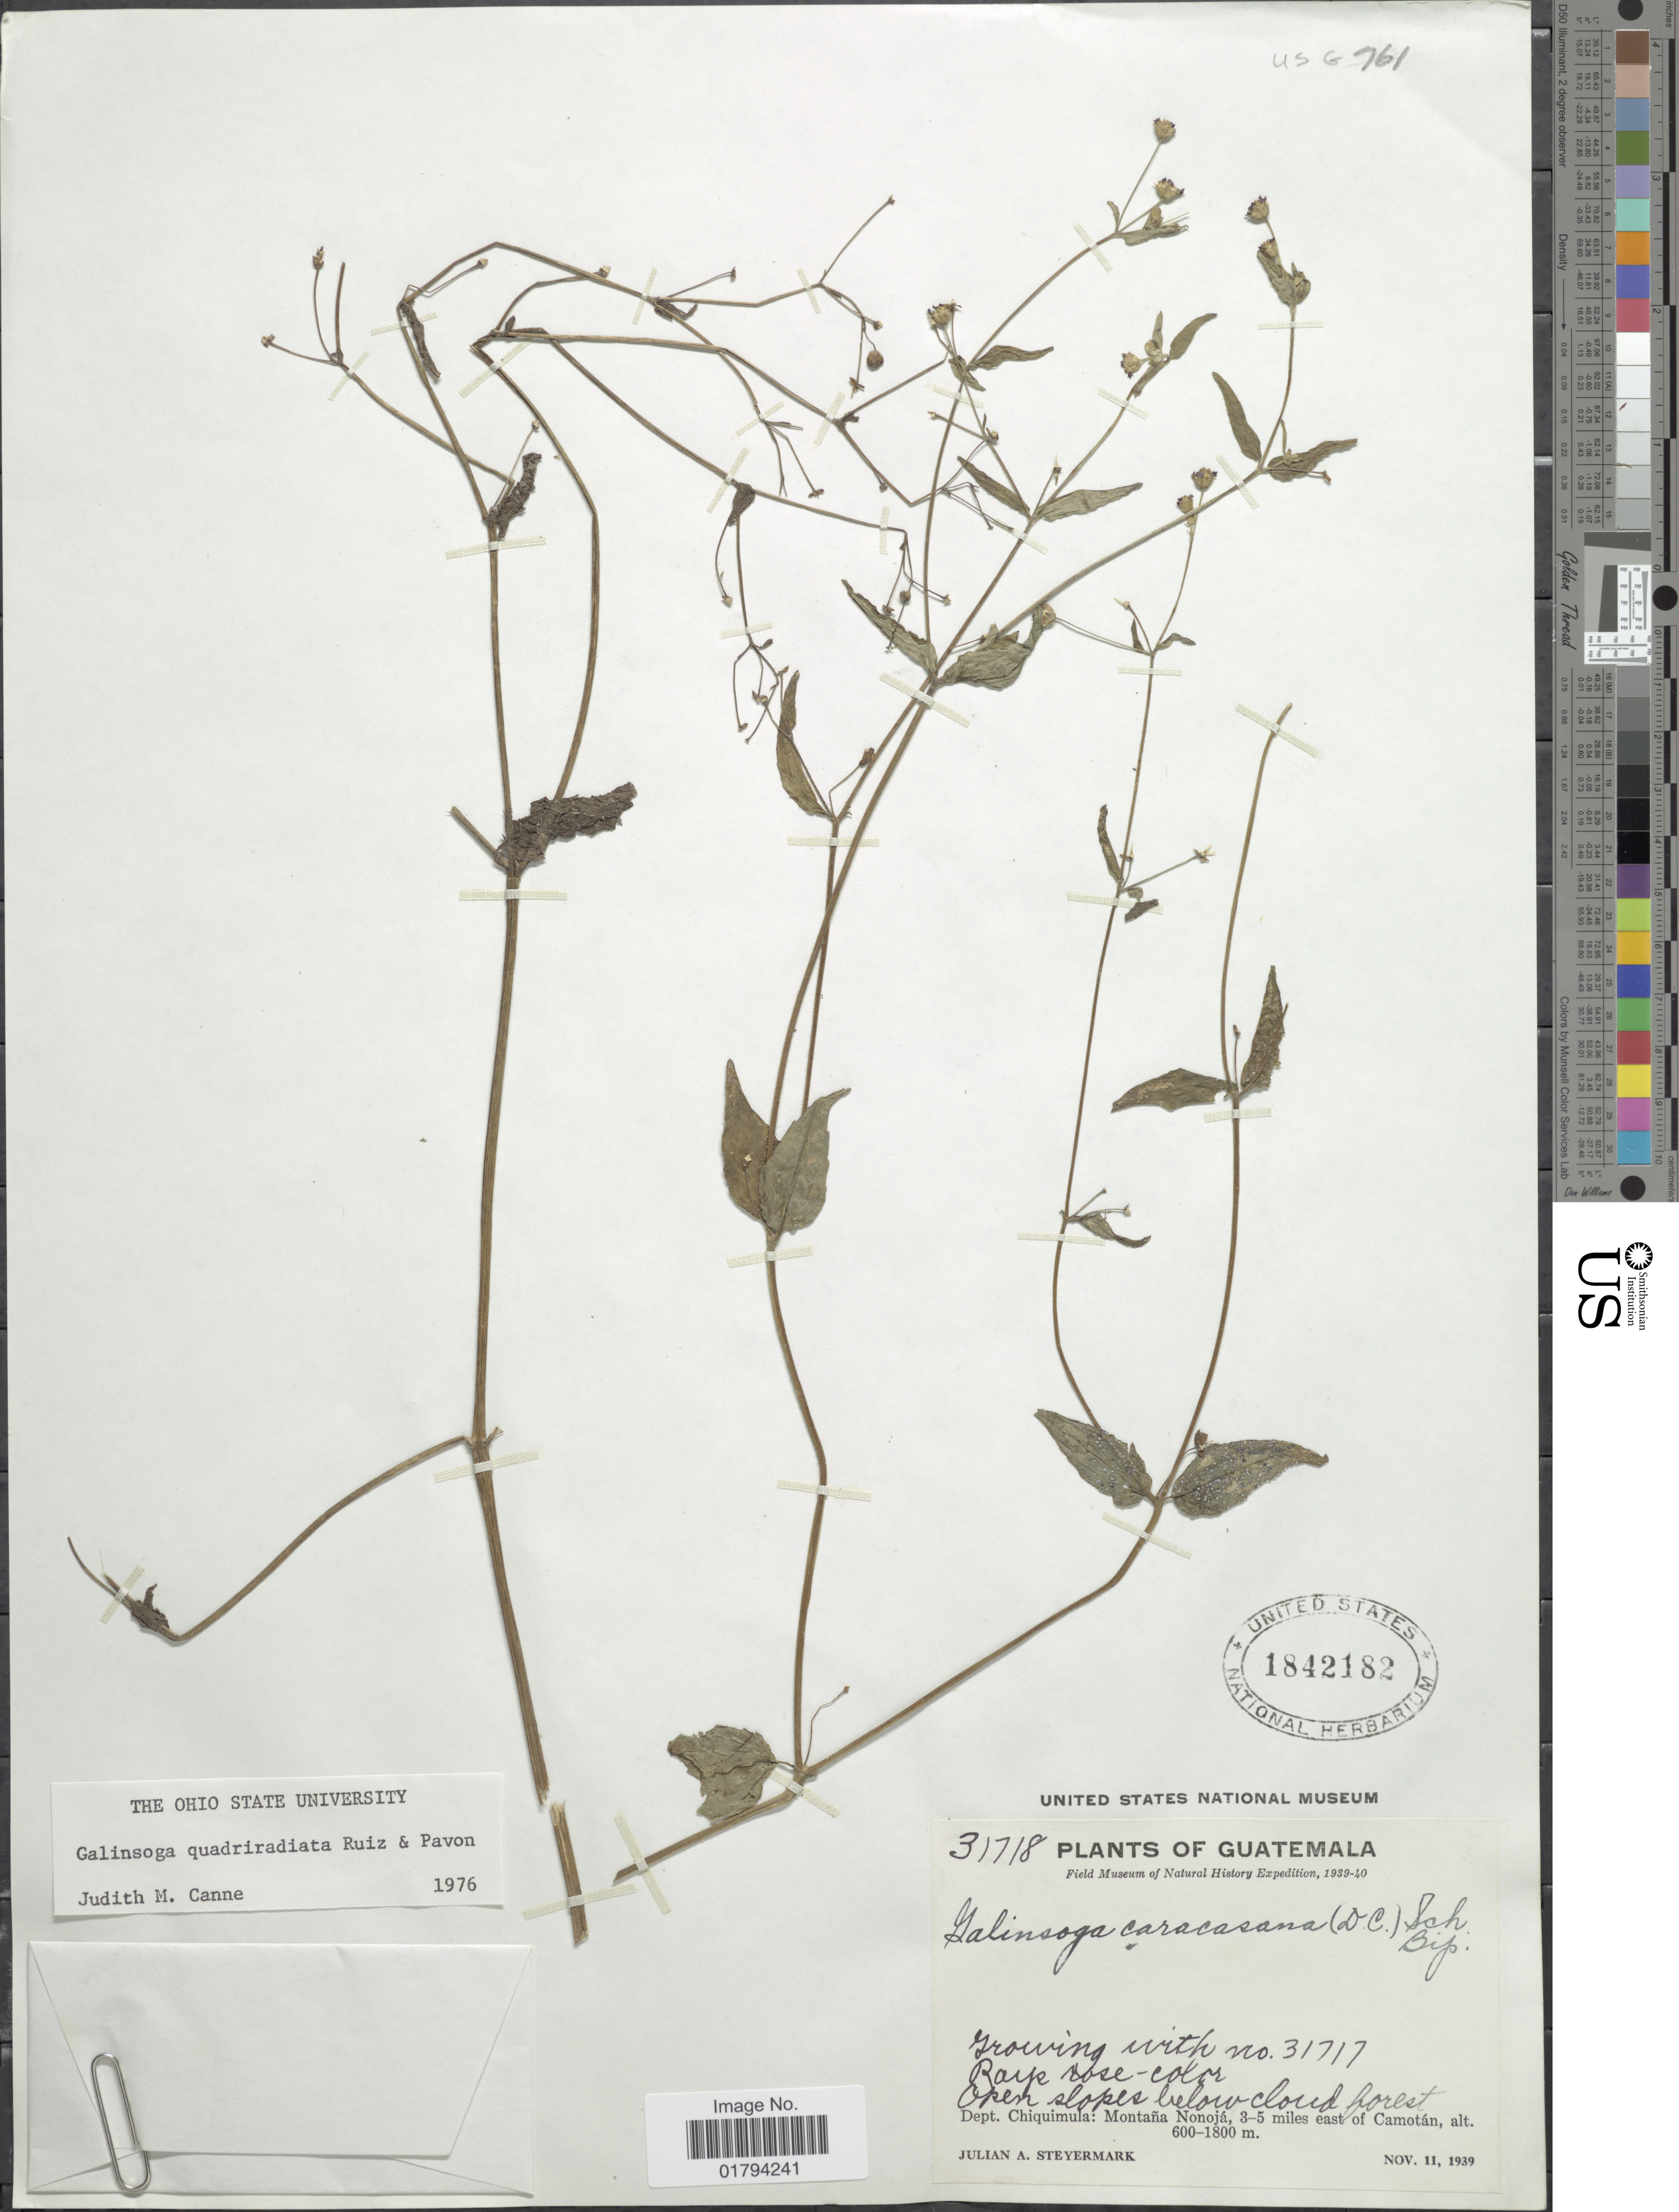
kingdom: Plantae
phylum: Tracheophyta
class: Magnoliopsida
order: Asterales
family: Asteraceae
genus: Galinsoga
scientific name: Galinsoga quadriradiata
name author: Ruiz & Pav.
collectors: J. Steyermark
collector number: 31718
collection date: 1939-11-11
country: Guatemala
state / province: Chiquimula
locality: Open slopes below cloud forest, Montaña Nonoja, 3-5 miles east of Camotan.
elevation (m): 600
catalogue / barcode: US 1842182